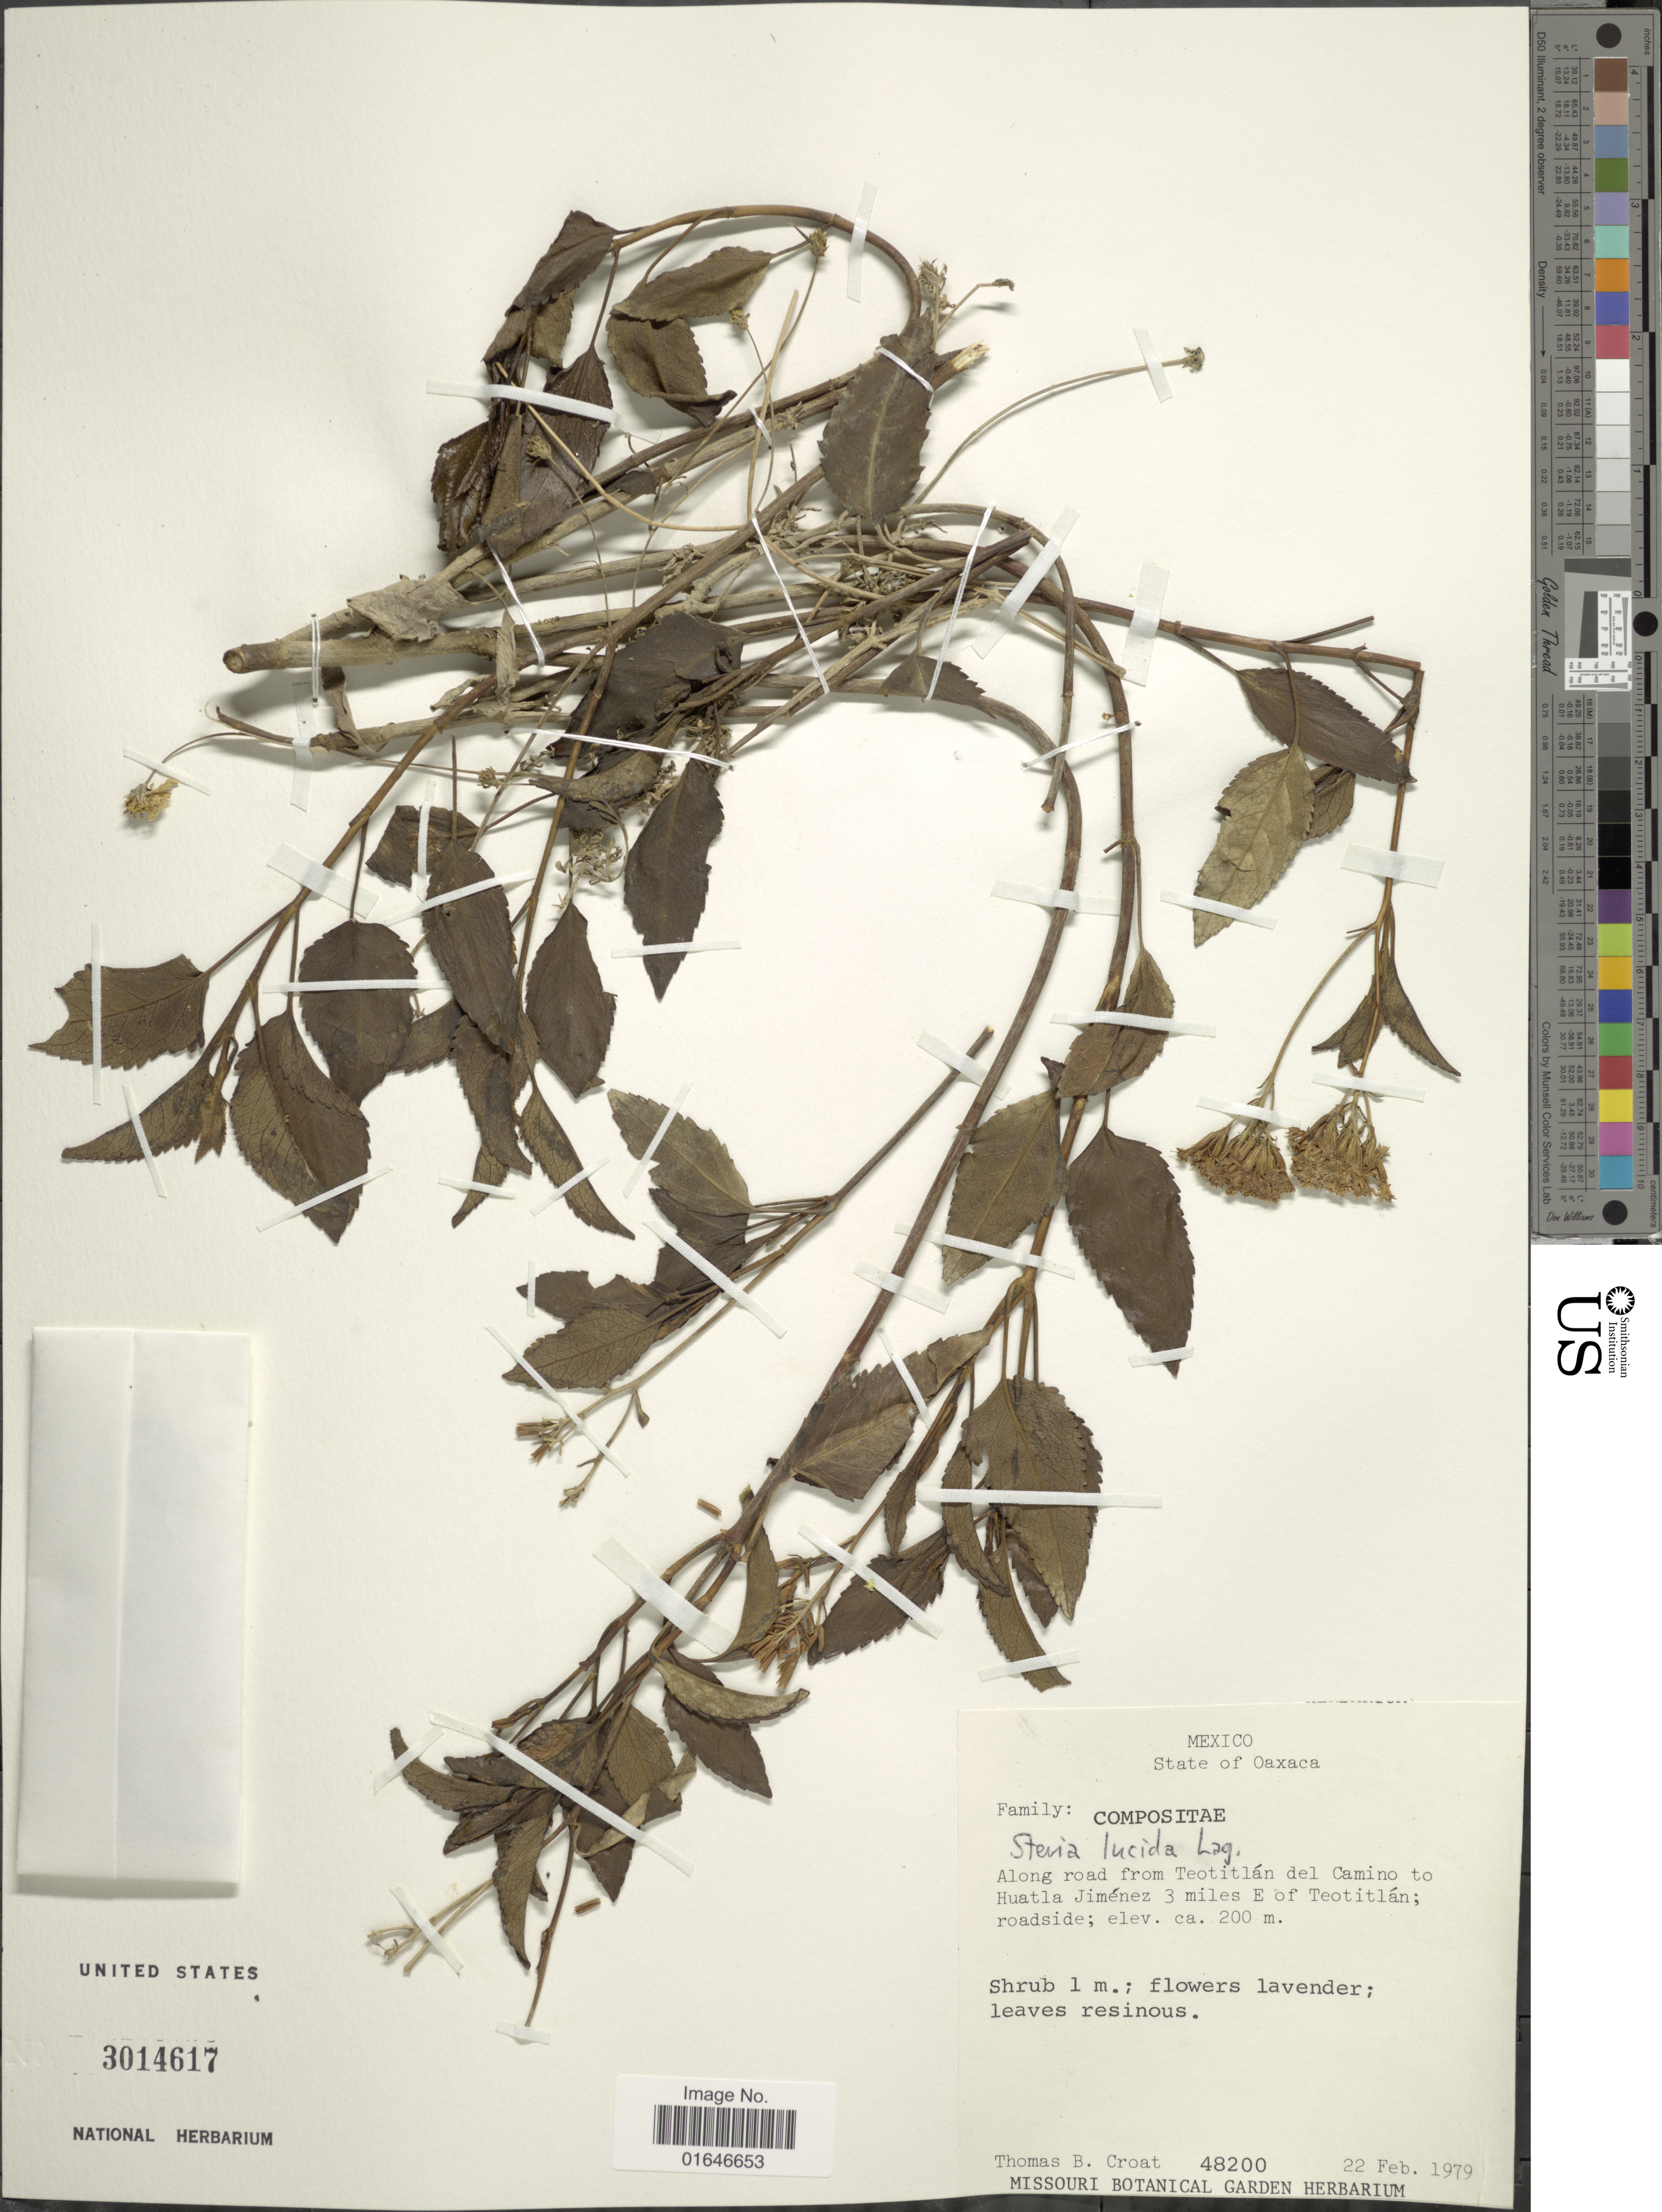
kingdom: Plantae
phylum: Tracheophyta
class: Magnoliopsida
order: Asterales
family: Asteraceae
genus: Stevia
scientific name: Stevia lucida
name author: Lag.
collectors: T. B. Croat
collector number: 48200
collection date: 1979-02-22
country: Mexico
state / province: Oaxaca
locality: Along road from Teotitlan del Camino to Huatla Jimenez 3 miles E of Teotitlan roadside.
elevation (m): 200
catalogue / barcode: US 3014617